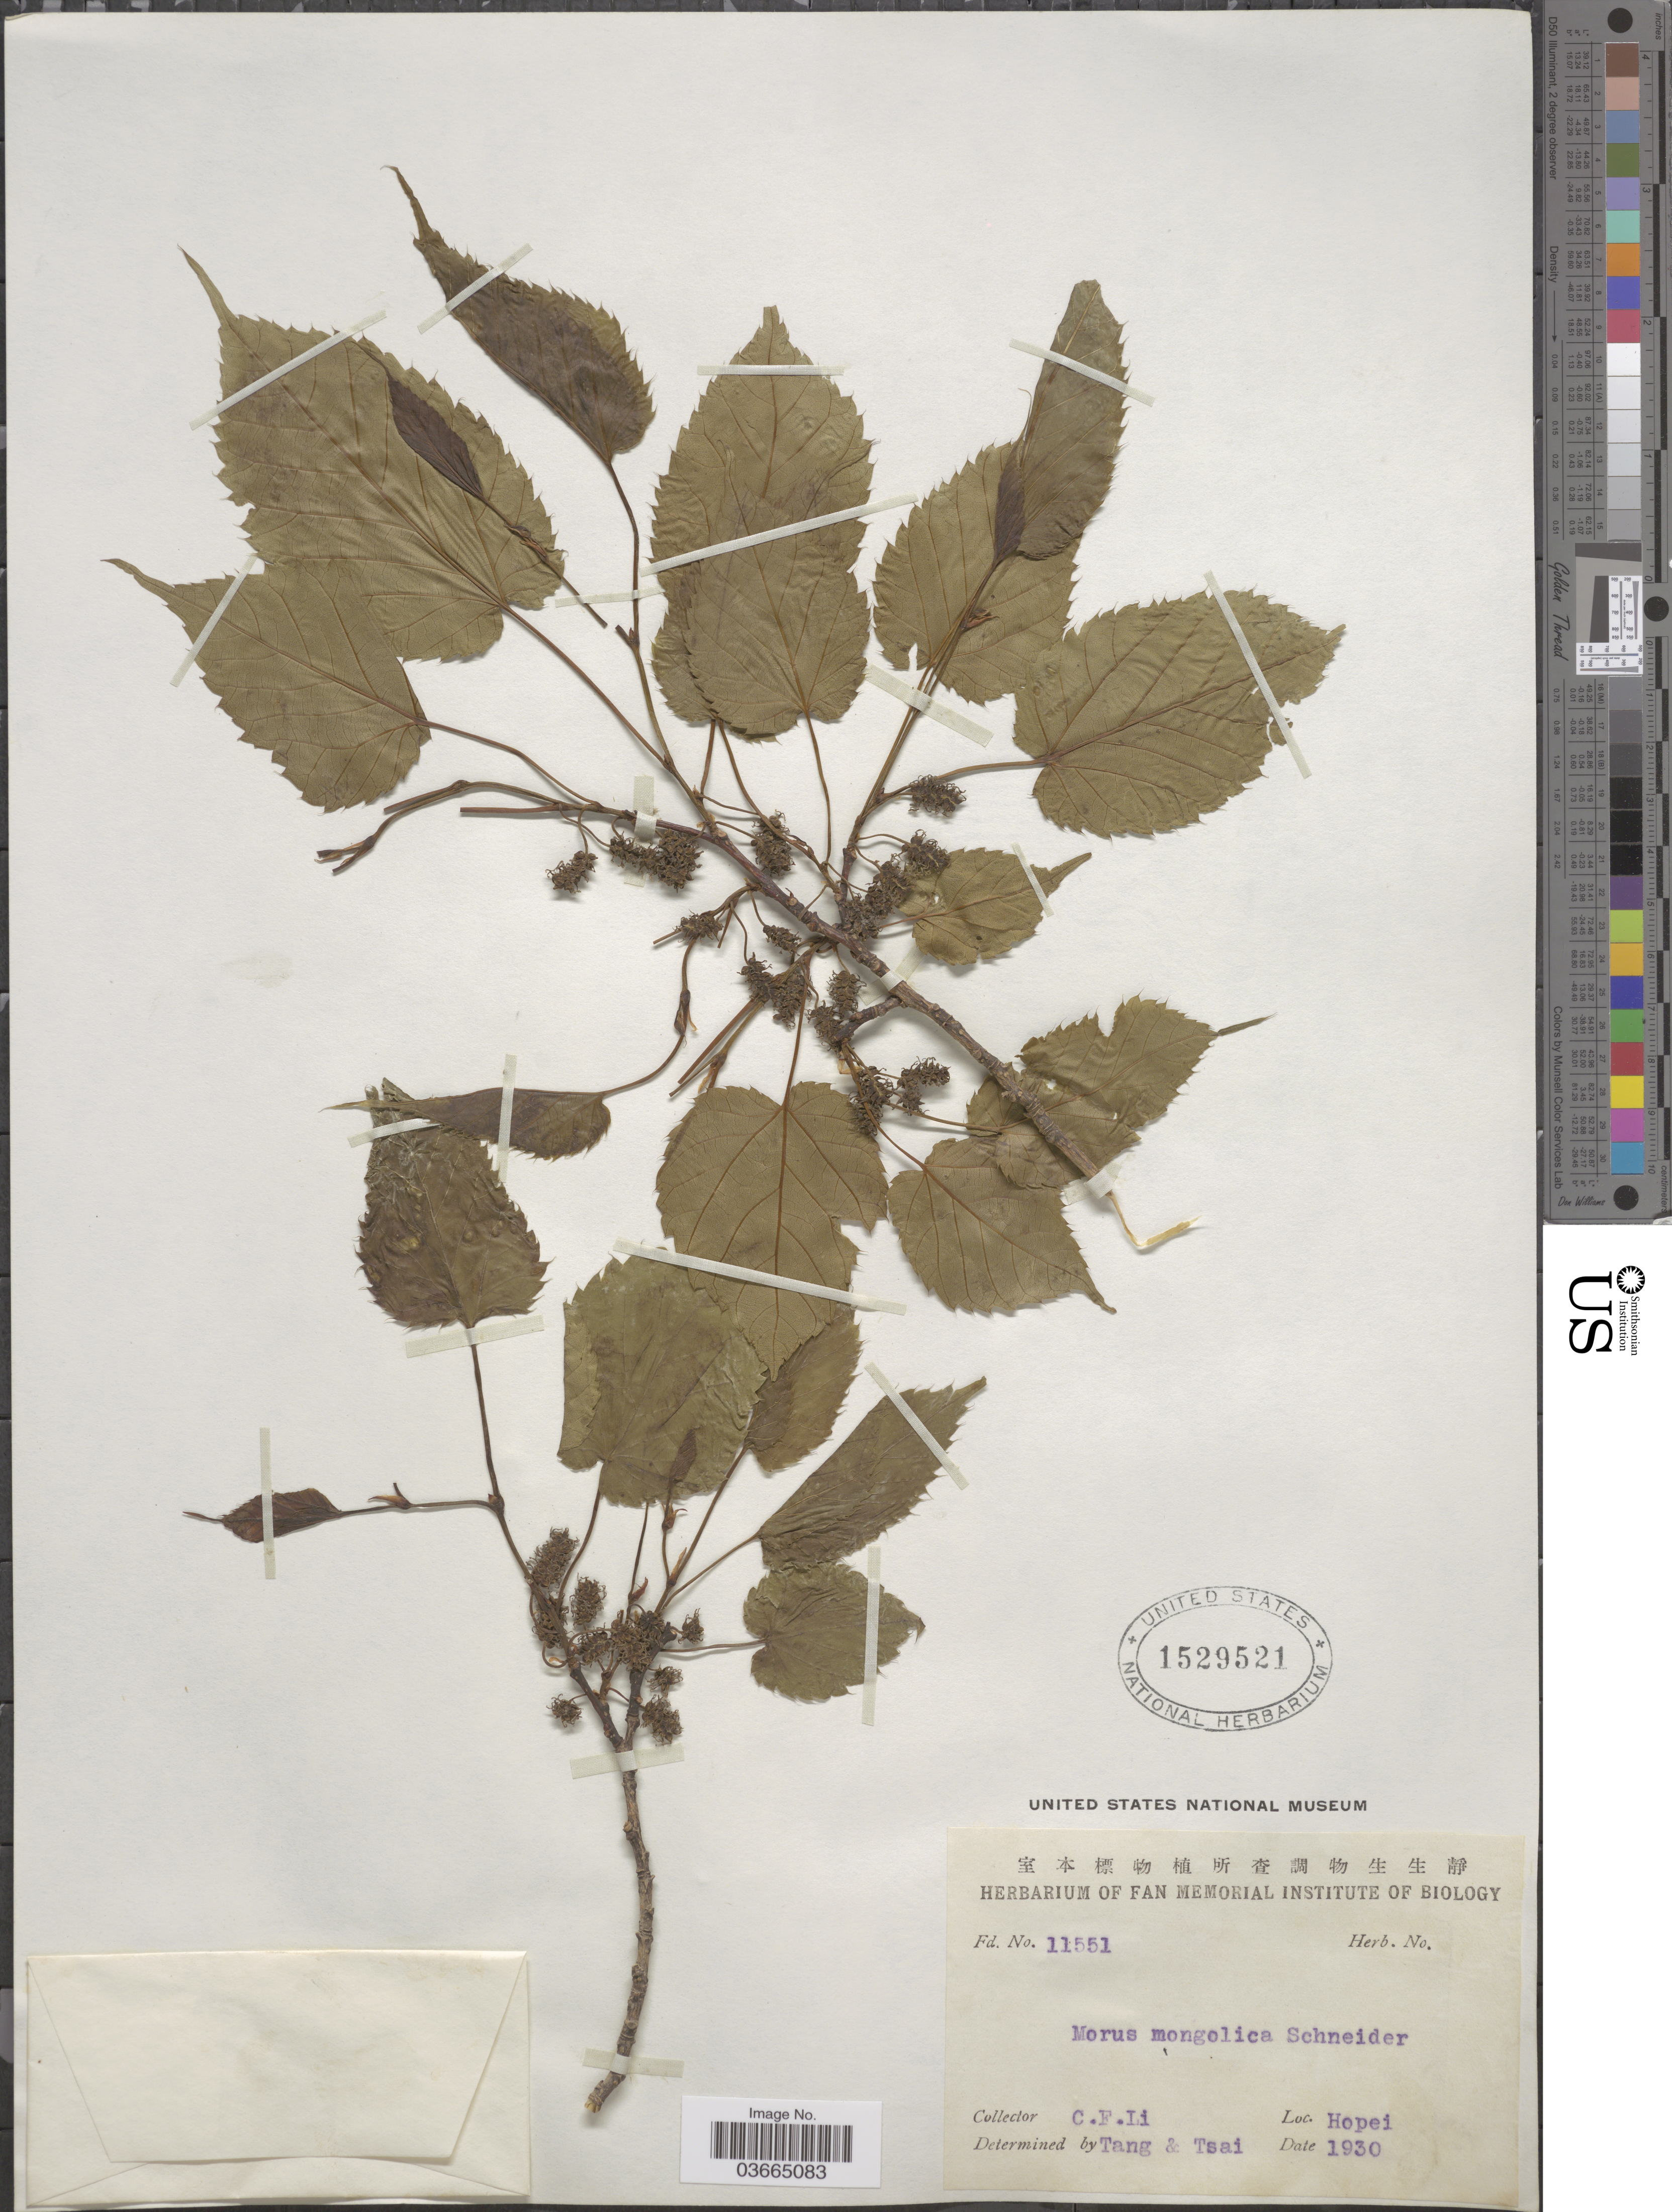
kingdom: Plantae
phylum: Tracheophyta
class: Magnoliopsida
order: Rosales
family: Moraceae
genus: Morus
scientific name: Morus mongolica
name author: (Bureau) C.K. Schneid.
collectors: C. F. Li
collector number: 11551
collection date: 1930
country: China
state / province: Hebei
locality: Hopei.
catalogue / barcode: US 1529521